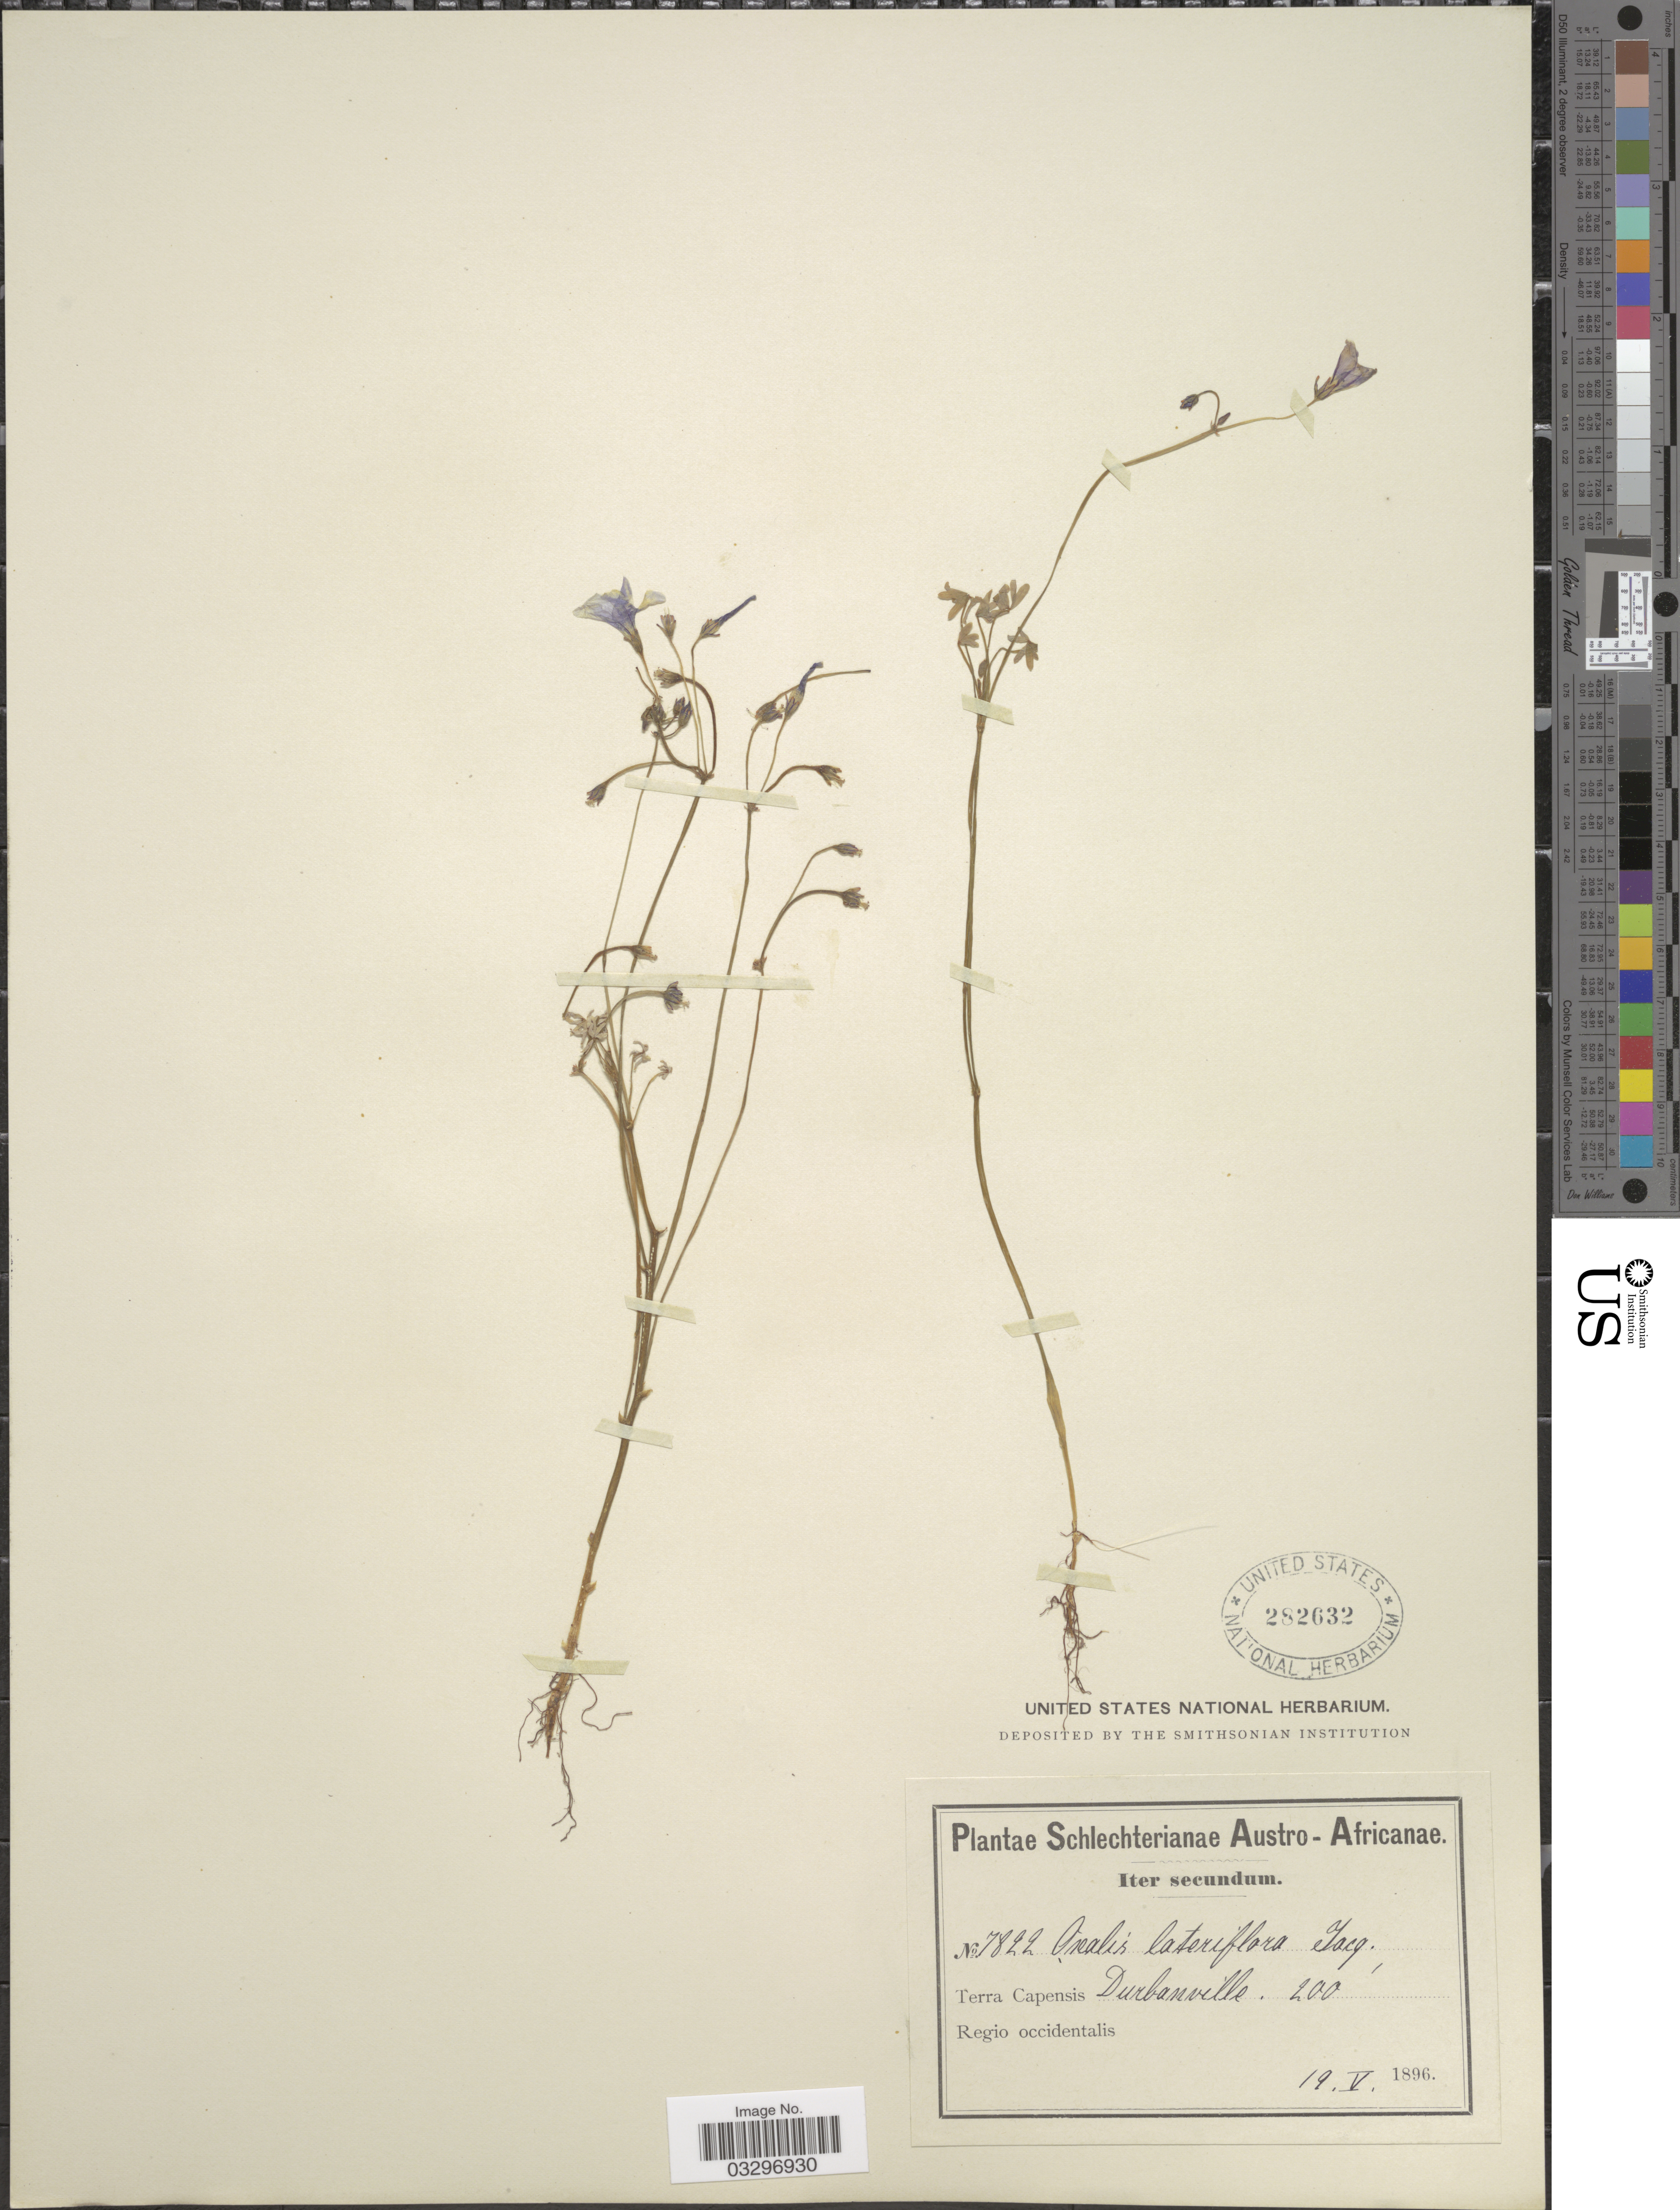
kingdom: Plantae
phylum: Tracheophyta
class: Magnoliopsida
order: Oxalidales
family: Oxalidaceae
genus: Oxalis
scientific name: Oxalis lateriflora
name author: Jacq.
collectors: Schlechter, --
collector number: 7822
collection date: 1896-05-19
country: South Africa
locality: Austro-Africanae. Terra Capensis. Durbanville. Regio occidentalis.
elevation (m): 61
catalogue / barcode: US 282632